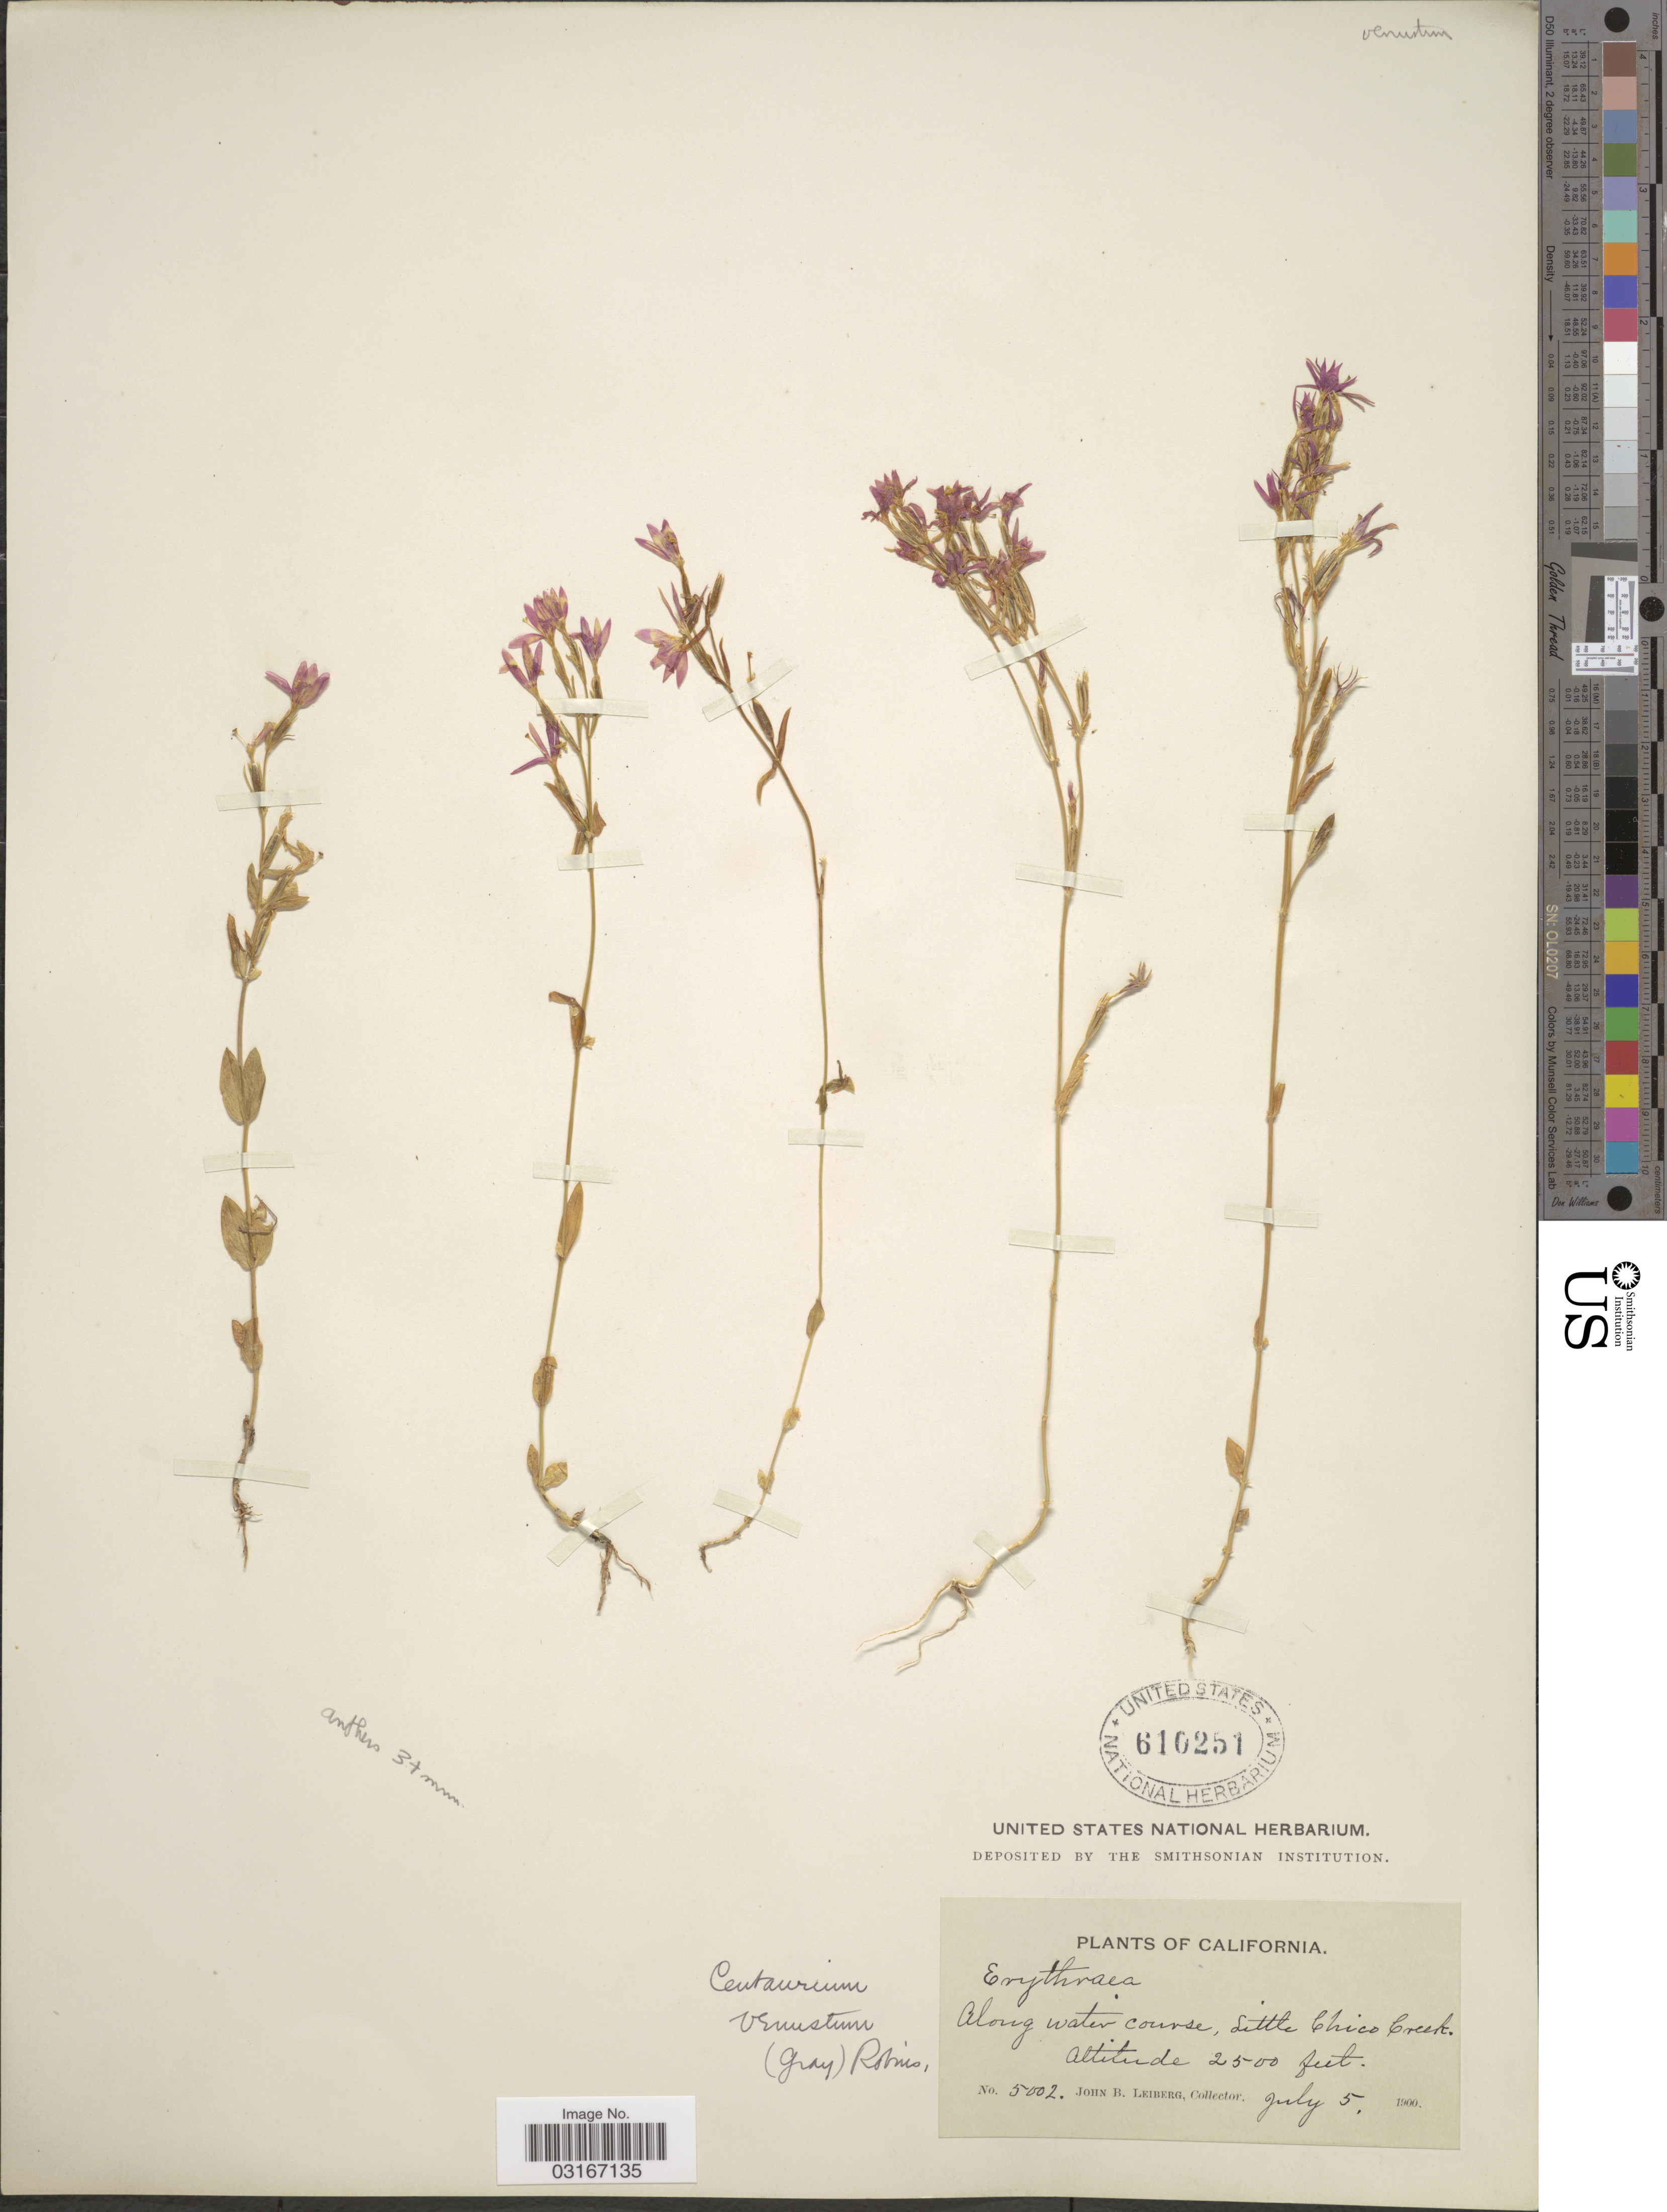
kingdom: Plantae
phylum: Tracheophyta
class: Magnoliopsida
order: Gentianales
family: Gentianaceae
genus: Centaurium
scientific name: Centaurium venustum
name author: (A. Gray) B.L. Rob.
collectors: J. B. Leiberg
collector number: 5002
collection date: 1900-07-05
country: United States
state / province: California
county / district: Butte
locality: Along water course, Little Chico Creek.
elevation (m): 762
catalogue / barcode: US 610251